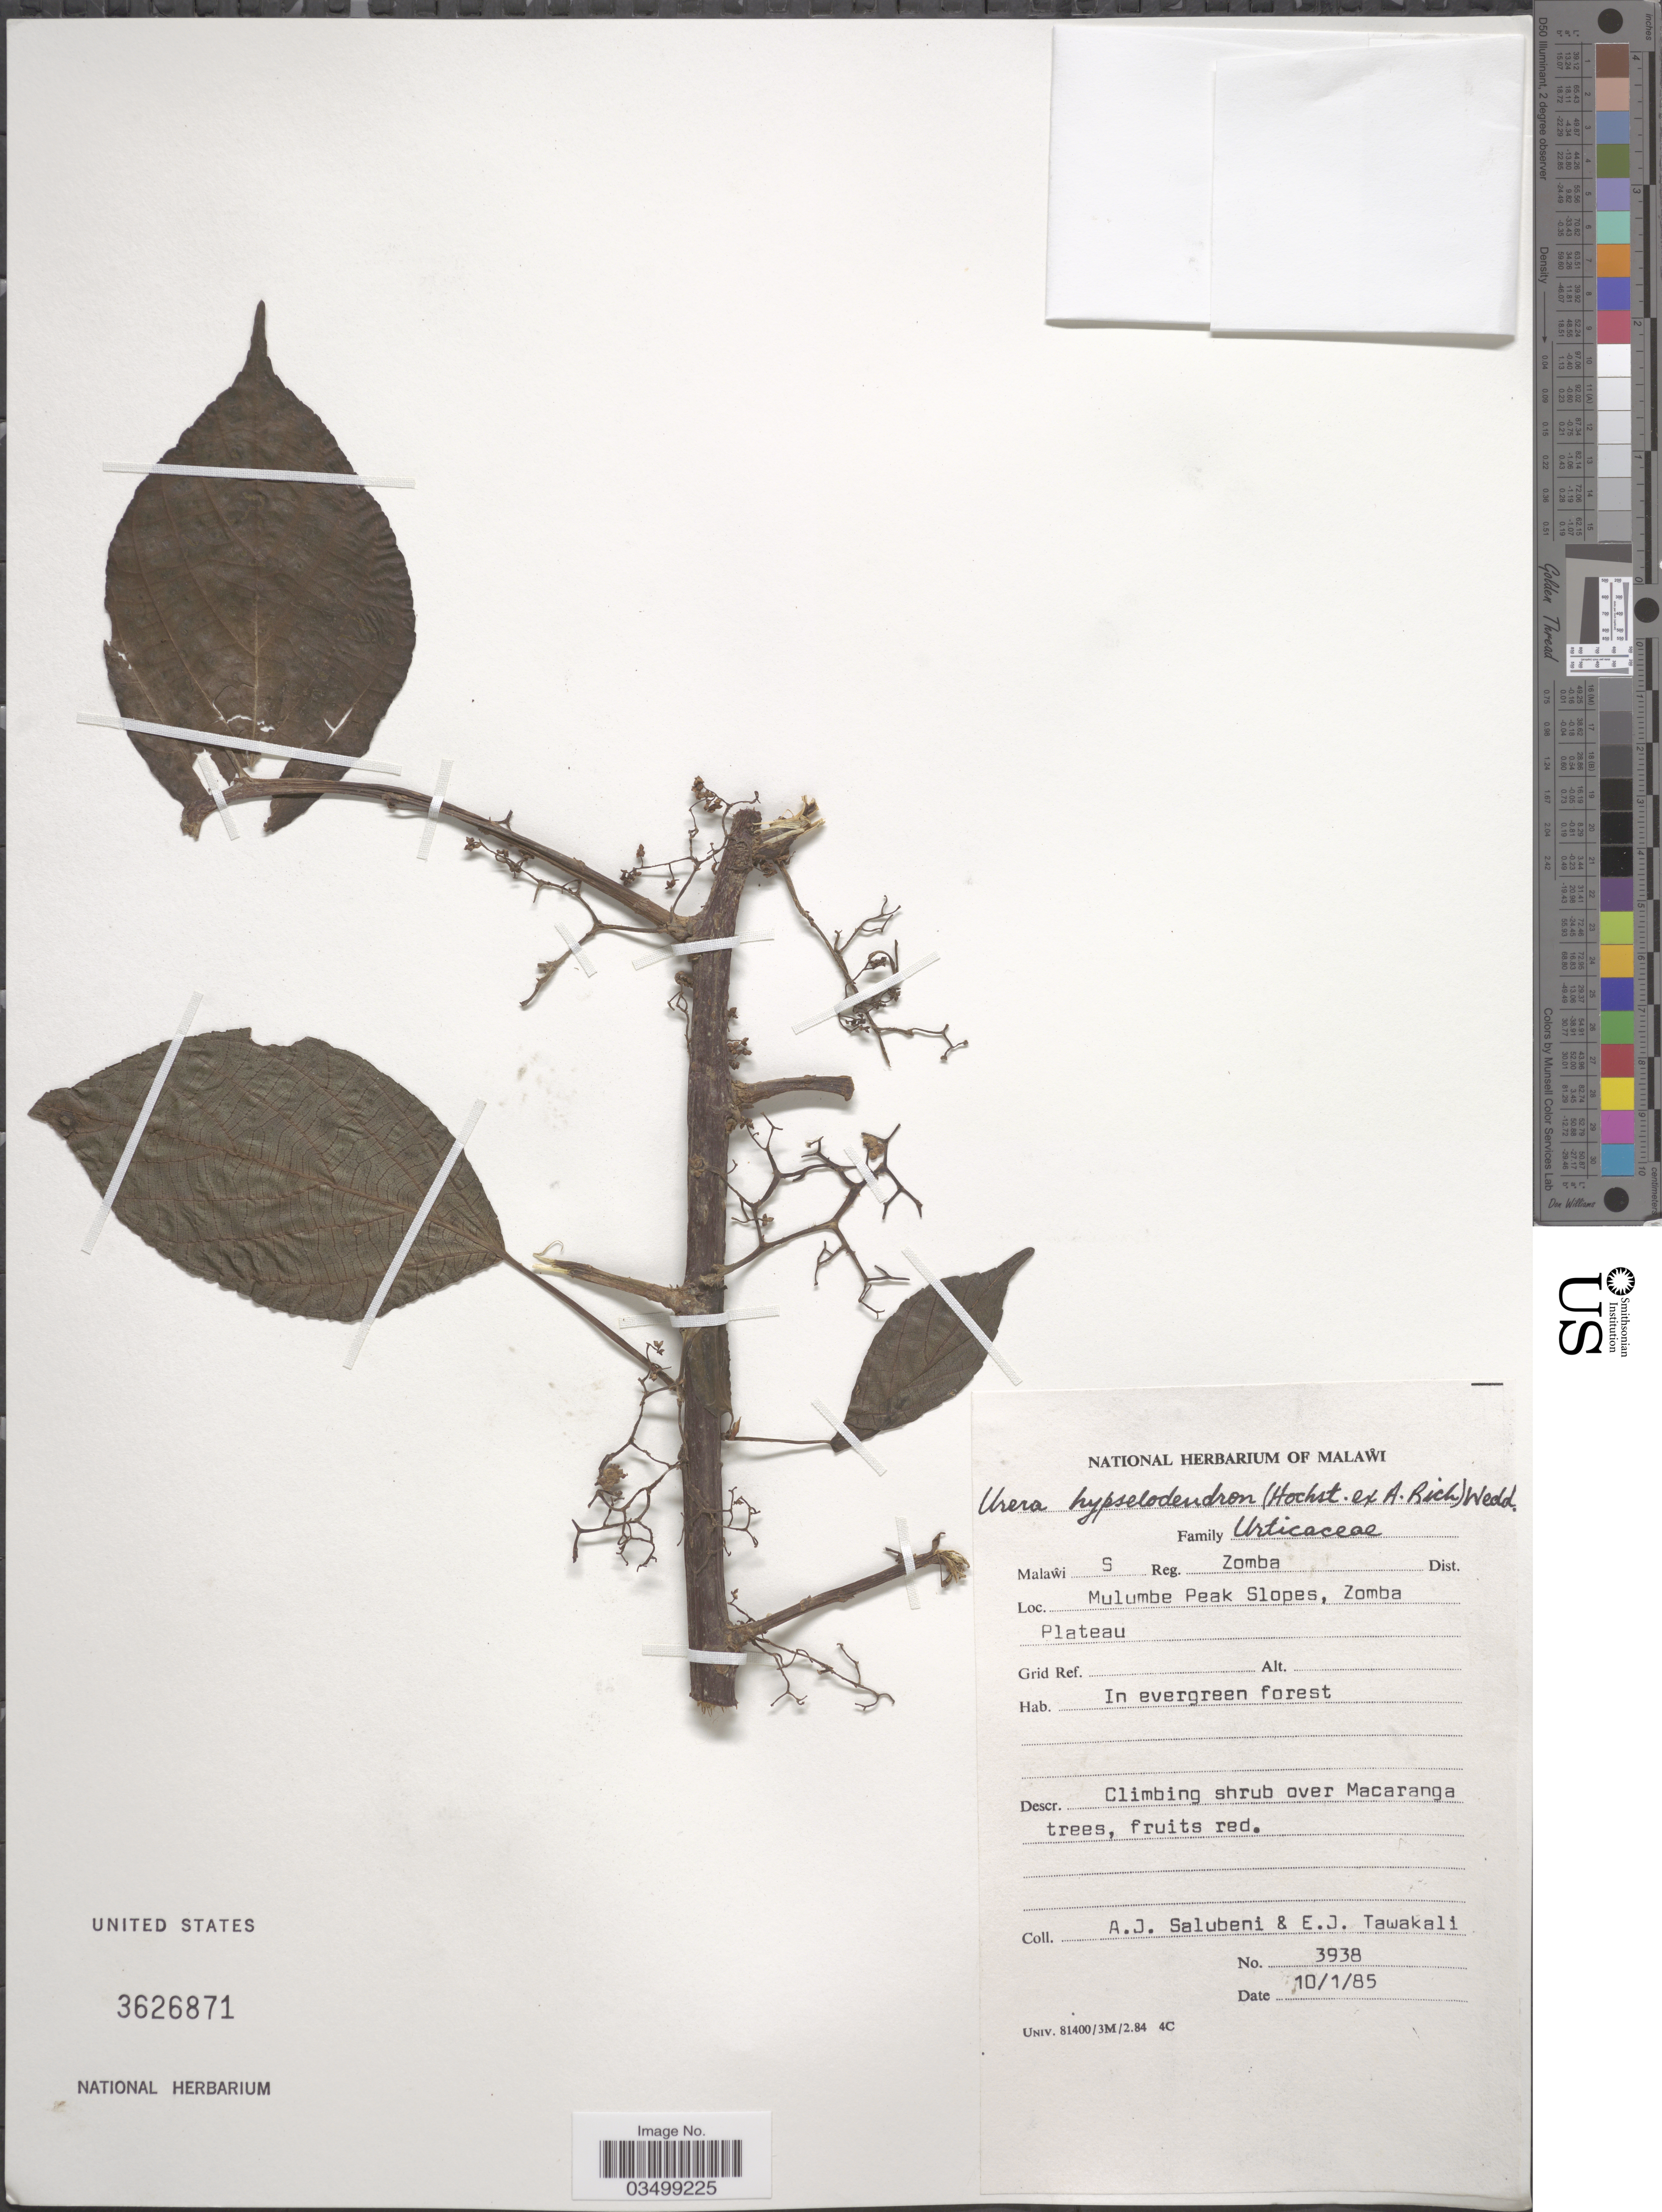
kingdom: Plantae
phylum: Tracheophyta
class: Magnoliopsida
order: Rosales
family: Urticaceae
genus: Scepocarpus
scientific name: Scepocarpus hypselodendron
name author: (Hochst. ex A. Rich.) T. Wells & A. K. Monro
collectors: A. J. Salubeni & E. Tawakali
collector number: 3938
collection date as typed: Transcribed d/m/y: 10/1/85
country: Malawi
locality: Malawi S Reg. Zomba Dist. Mulumbe Peak Slopes, Zomba Plateau.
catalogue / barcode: US 3626871